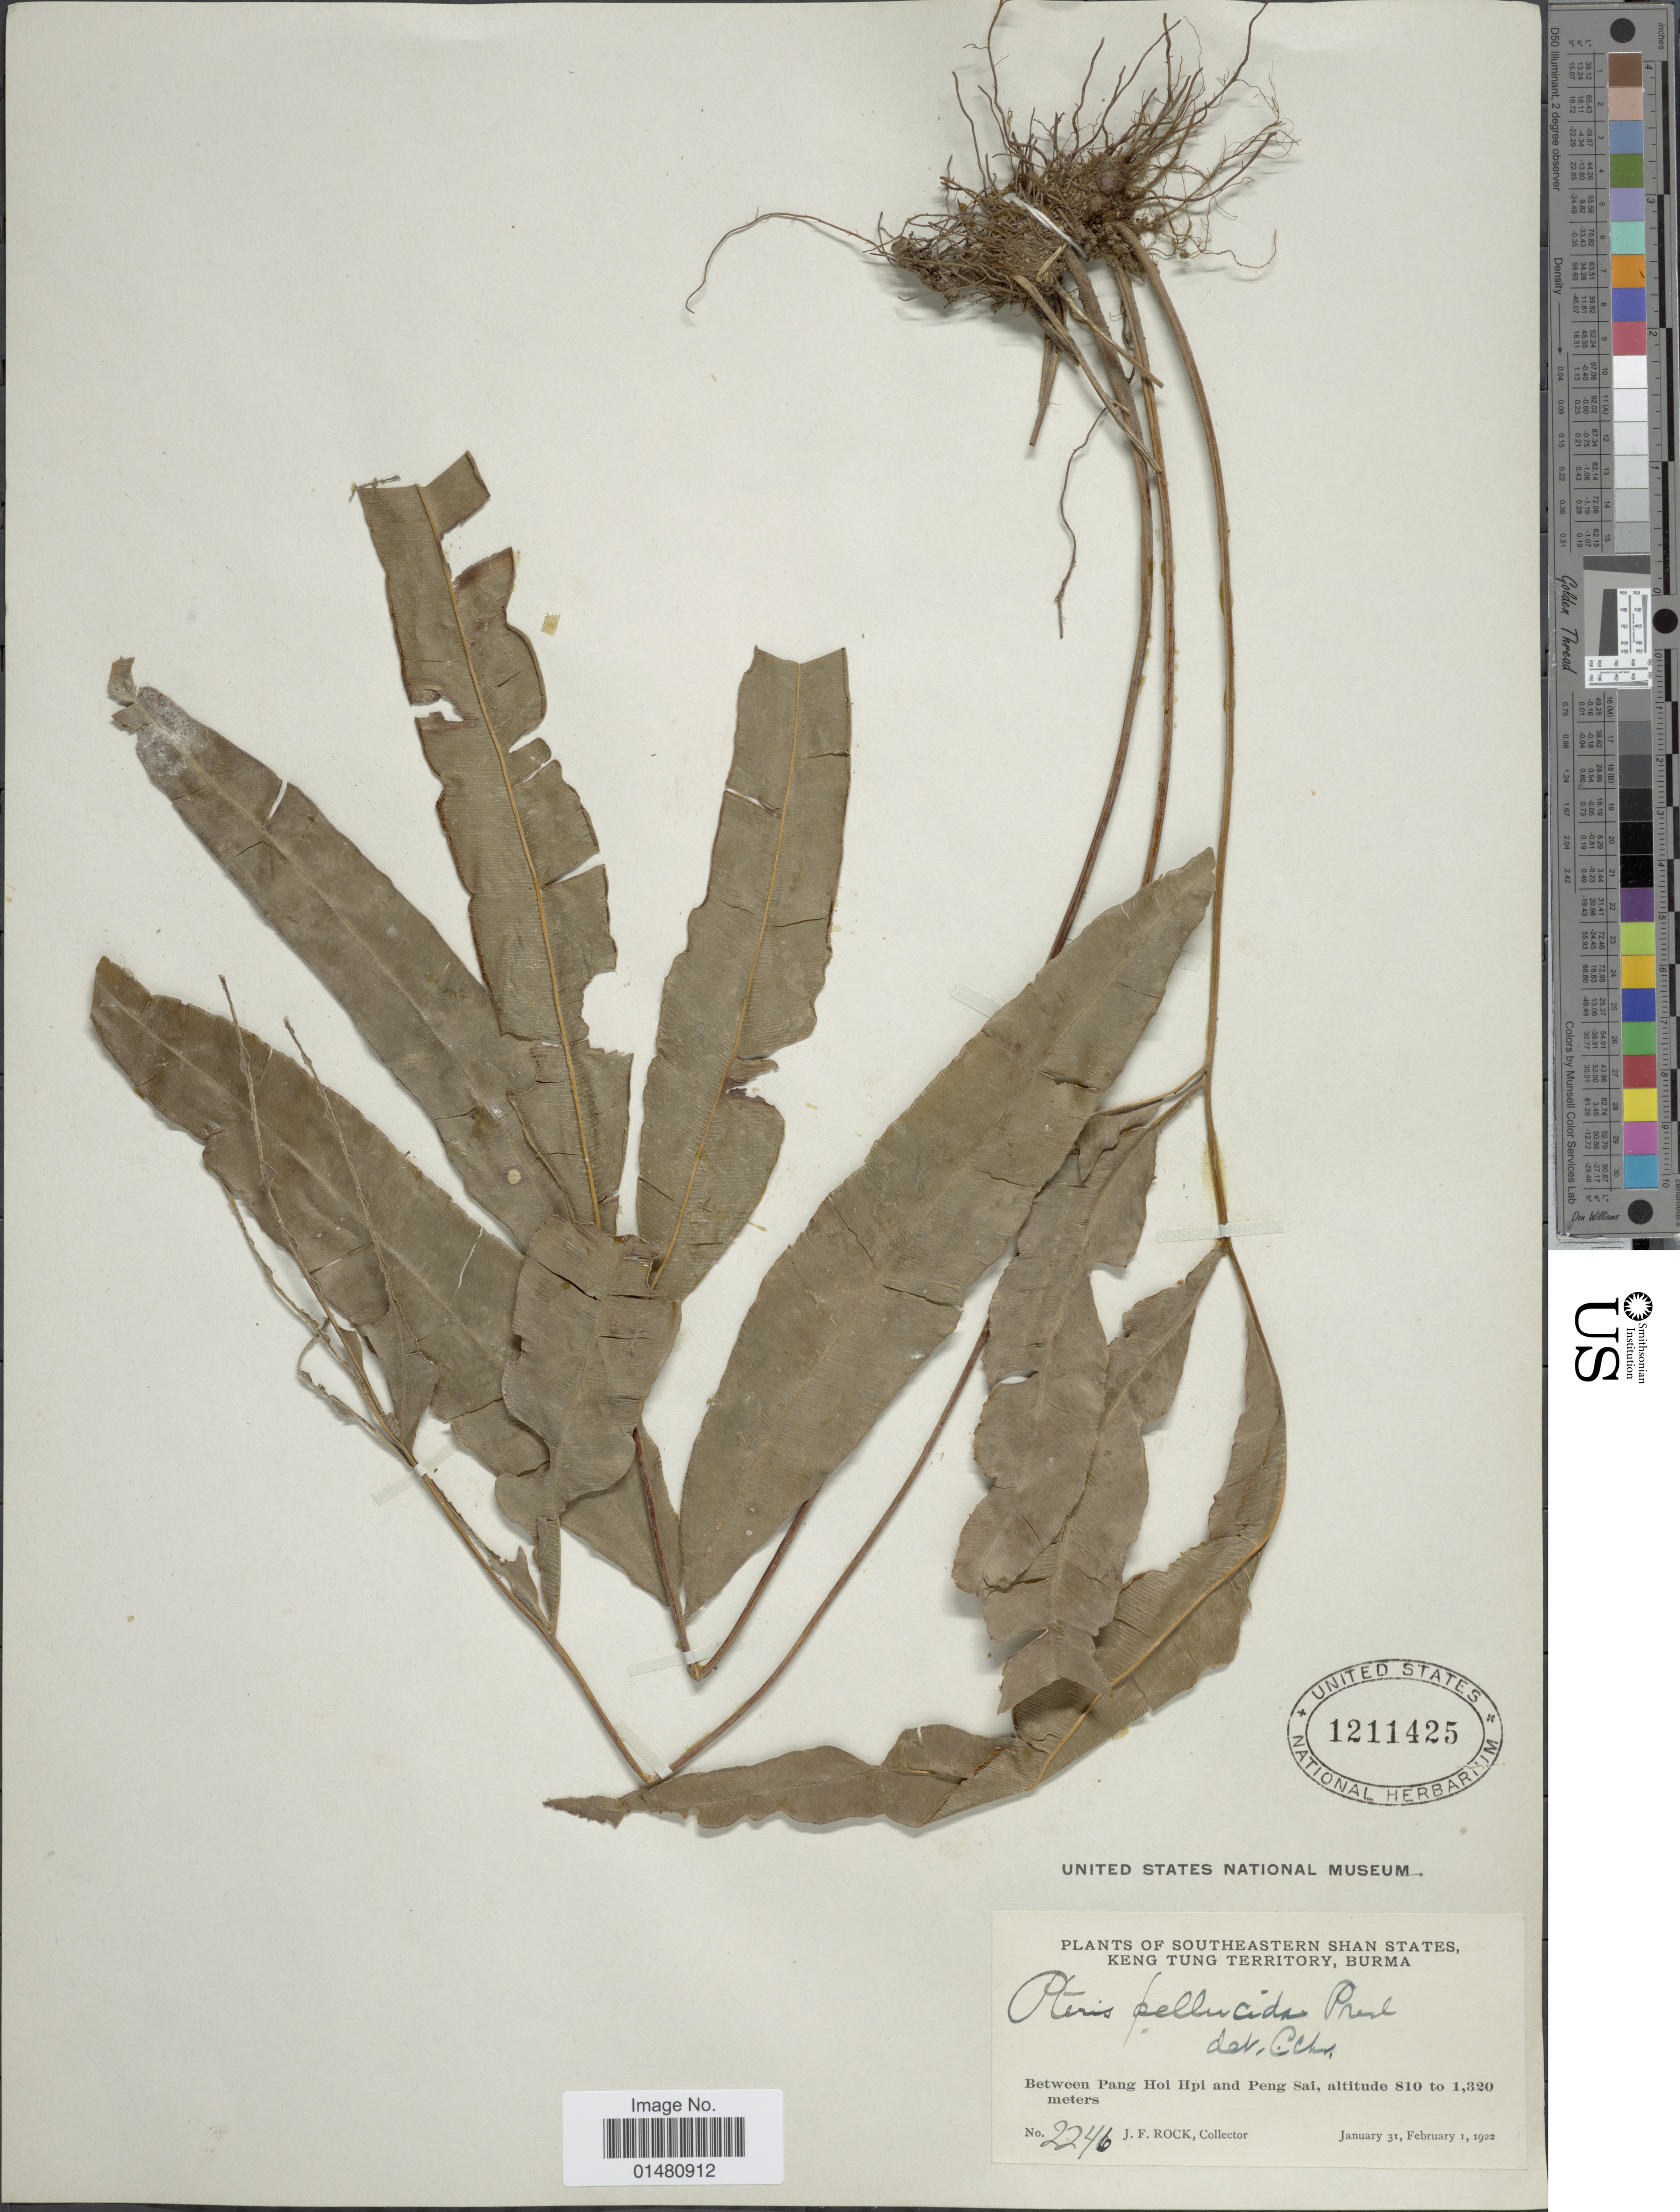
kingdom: Plantae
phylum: Tracheophyta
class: Polypodiopsida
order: Polypodiales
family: Pteridaceae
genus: Pteris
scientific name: Pteris pellucida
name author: C. Presl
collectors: J. Rock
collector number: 2246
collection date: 1922-01-31/1922-02-01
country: Myanmar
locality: Southeastern Shan States, Keng Tung Territory, Burma, Between Pang Hoi Hpi and Peng Sai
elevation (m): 810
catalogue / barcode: US 1211425